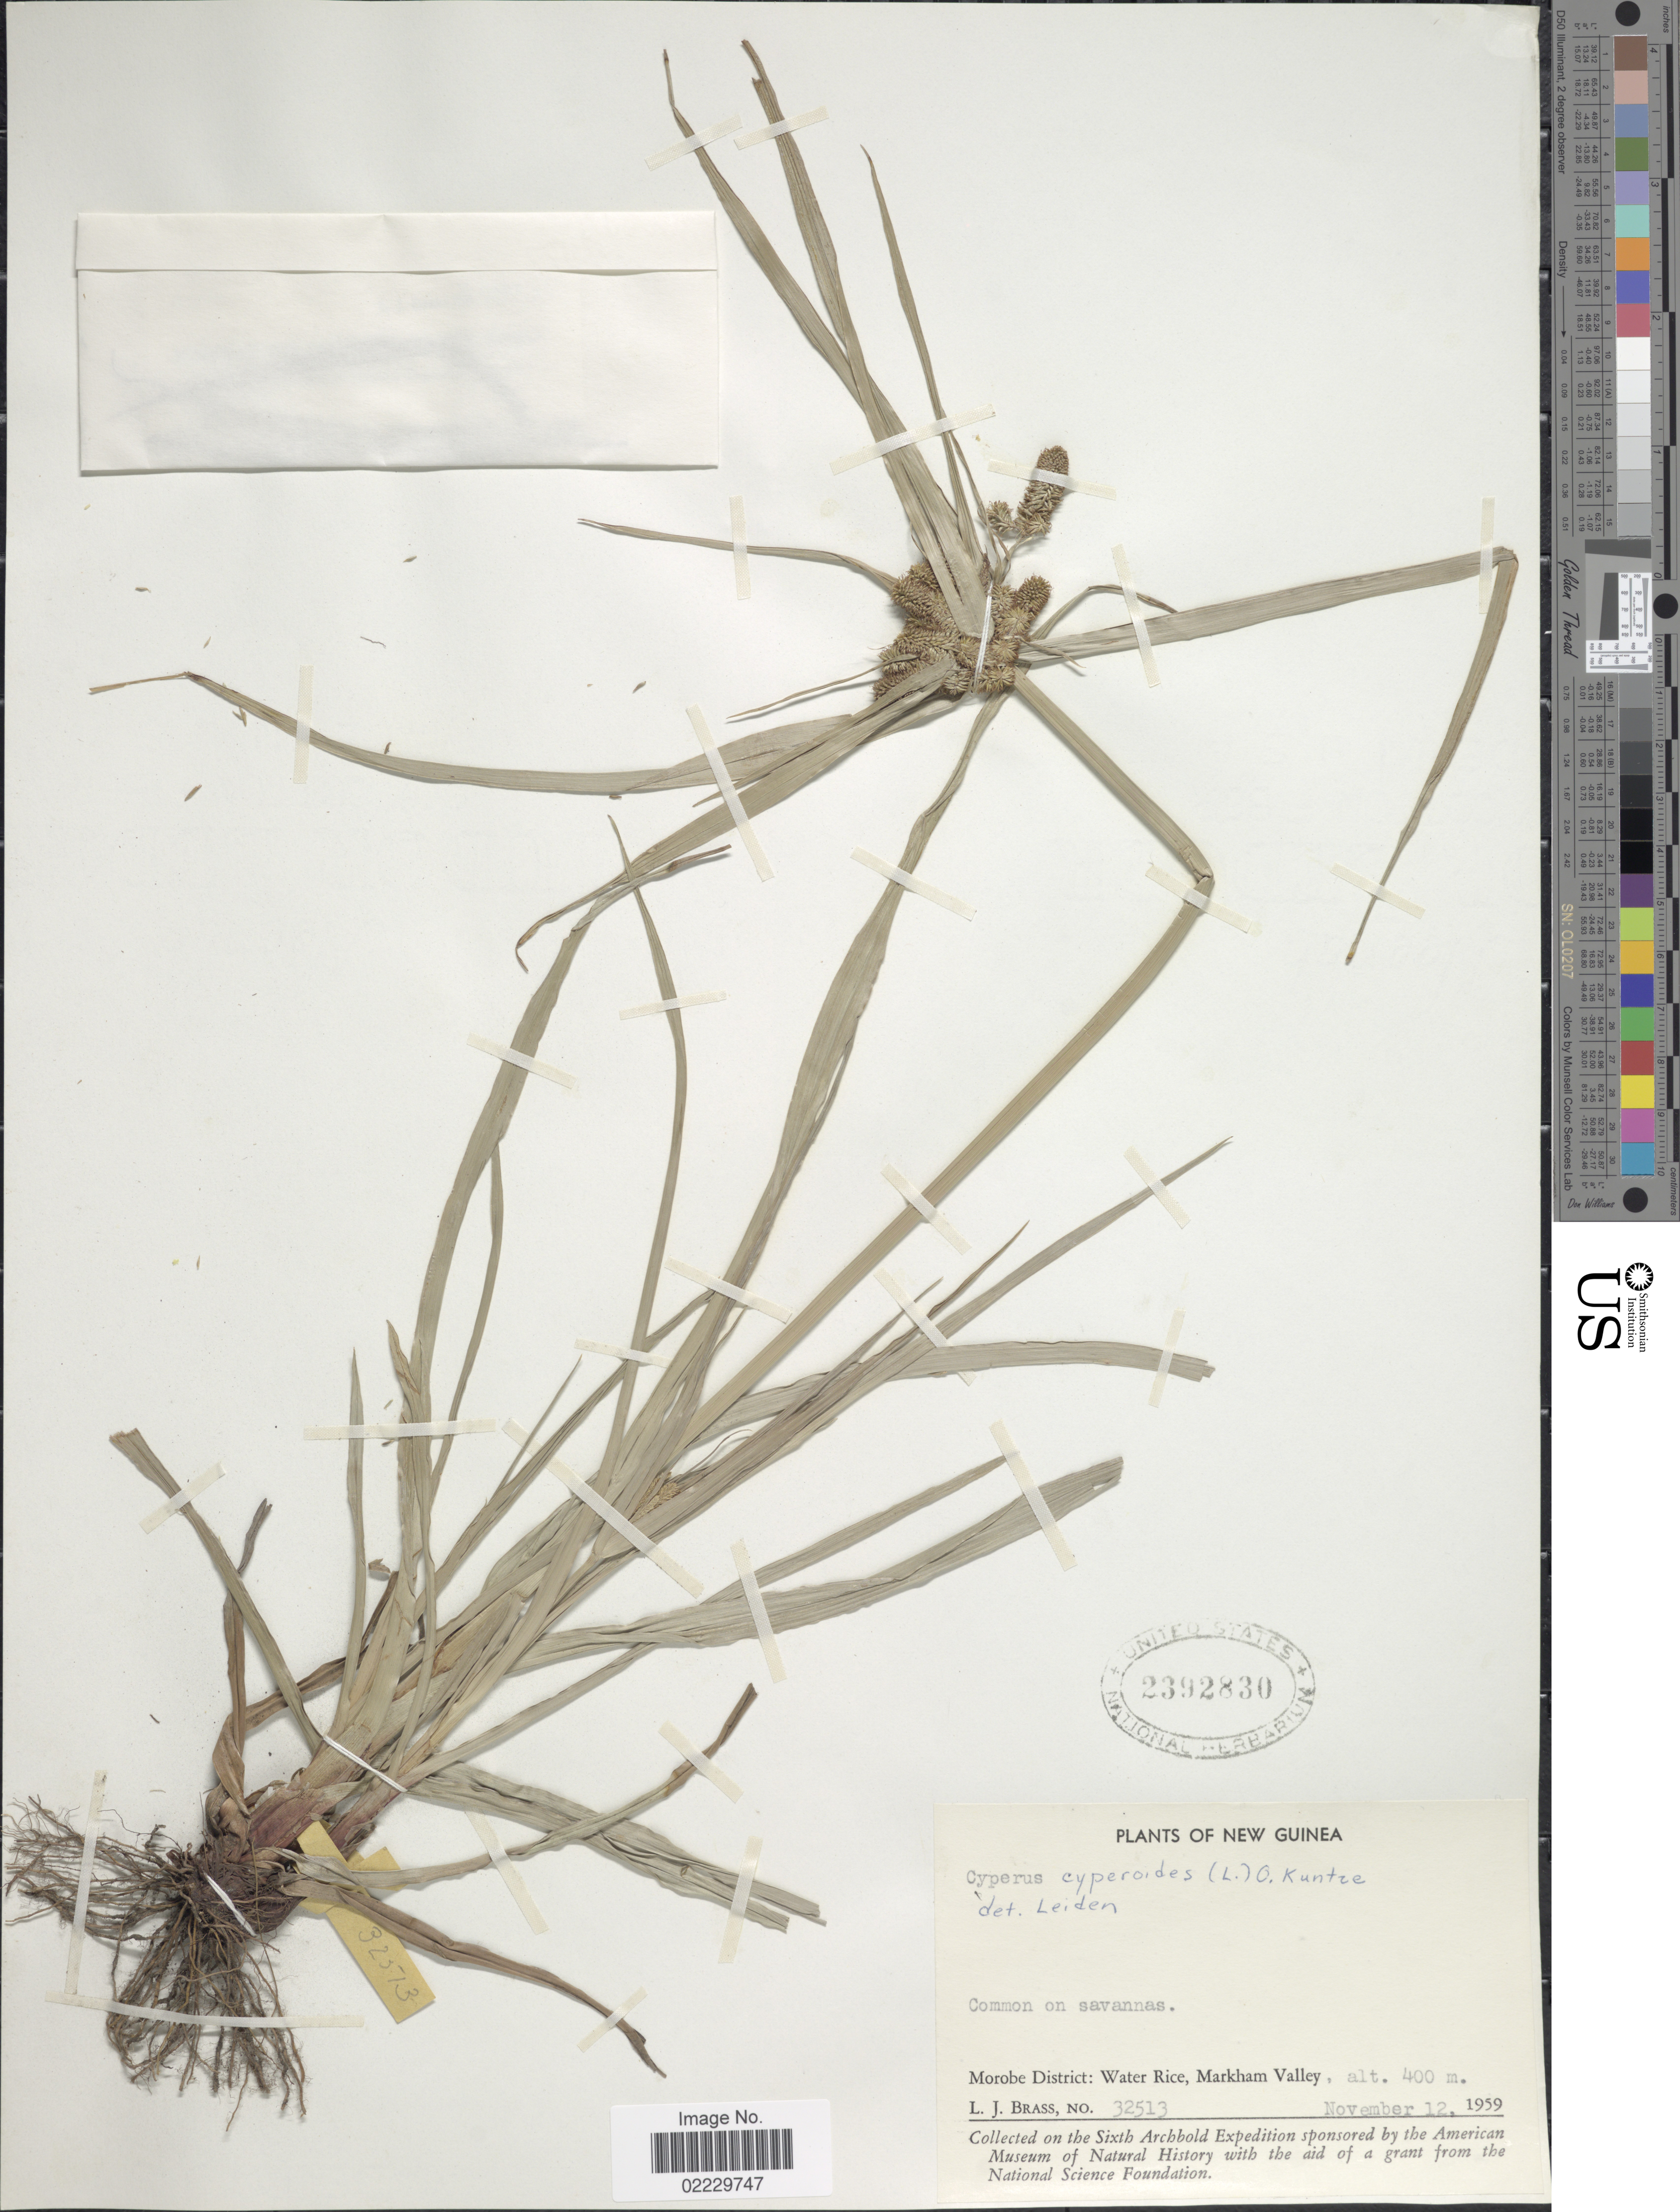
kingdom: Plantae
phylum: Tracheophyta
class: Liliopsida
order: Poales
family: Cyperaceae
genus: Cyperus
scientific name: Cyperus cyperoides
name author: (L.) Kuntze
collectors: L. J. Brass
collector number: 32513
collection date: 1959-11-12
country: Papua New Guinea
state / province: Morobe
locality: Morobe District: Water Rice, Markham Valley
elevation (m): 400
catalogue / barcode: US 2392830